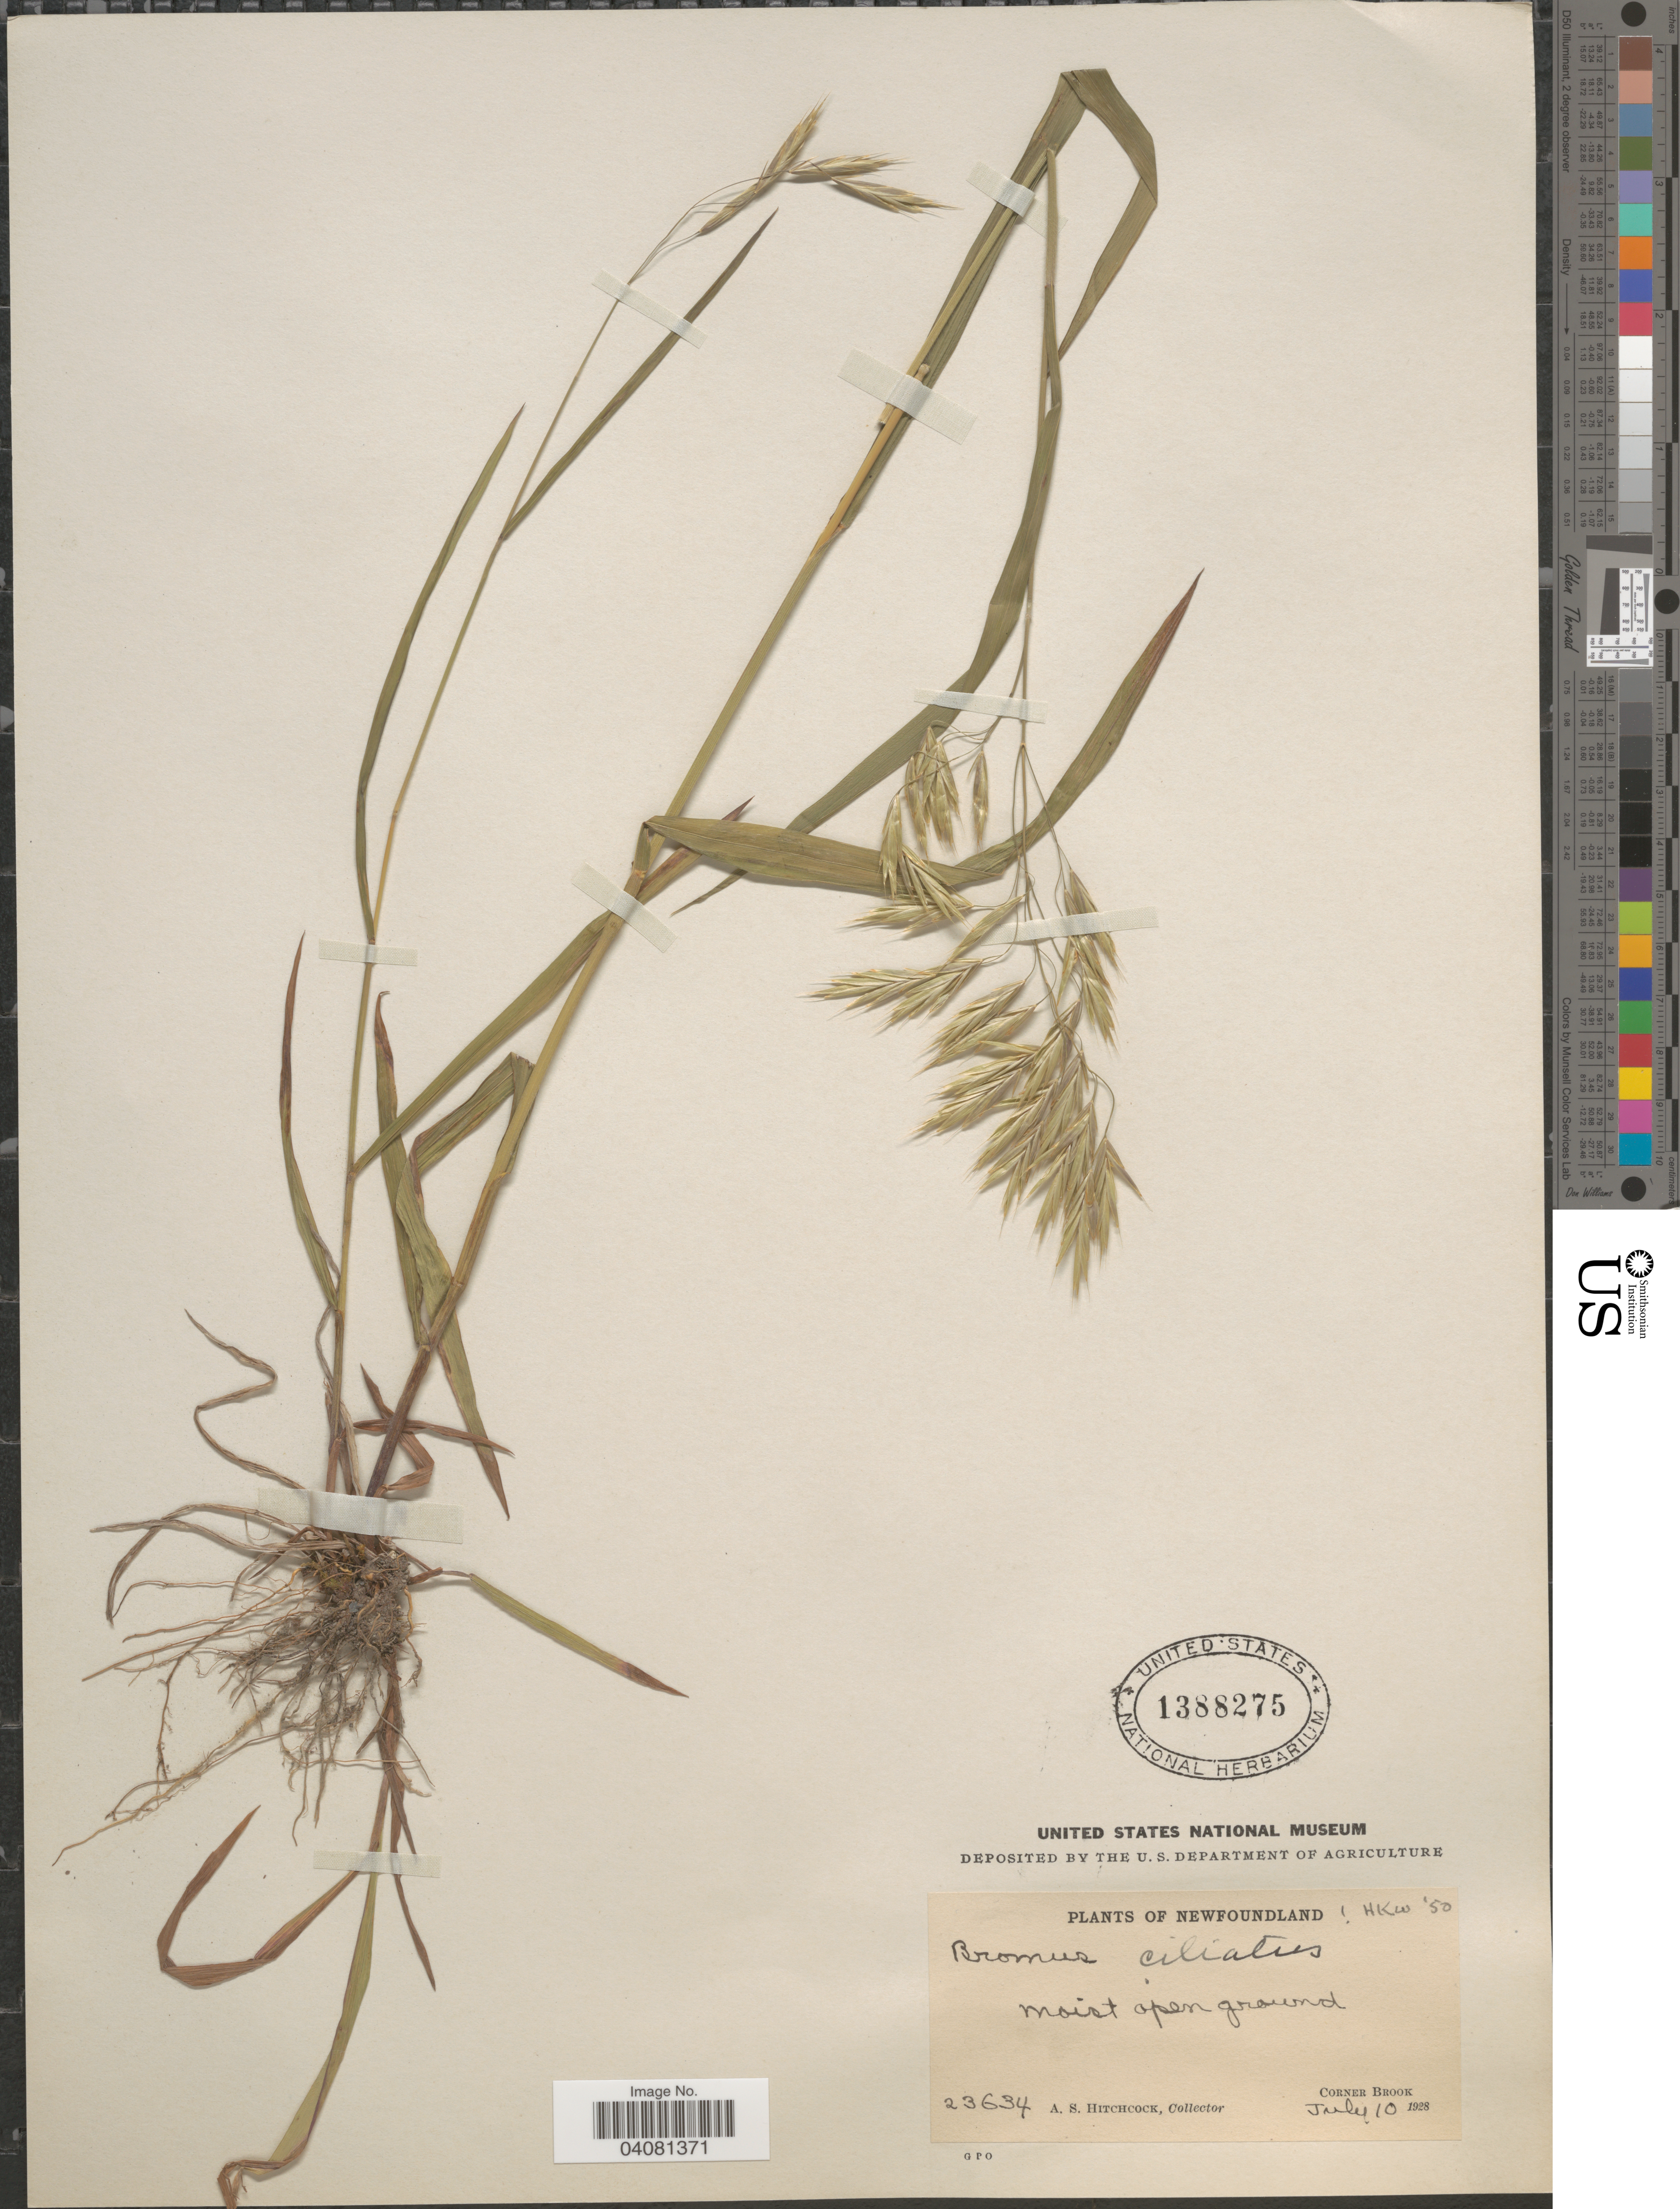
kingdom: Plantae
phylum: Tracheophyta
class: Liliopsida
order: Poales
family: Poaceae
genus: Bromus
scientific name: Bromus ciliatus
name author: L.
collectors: A. S. Hitchcock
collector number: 23634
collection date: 1928-07-10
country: Canada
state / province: Newfoundland and Labrador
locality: Moist open ground. Corner Brook.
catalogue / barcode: US 1388275